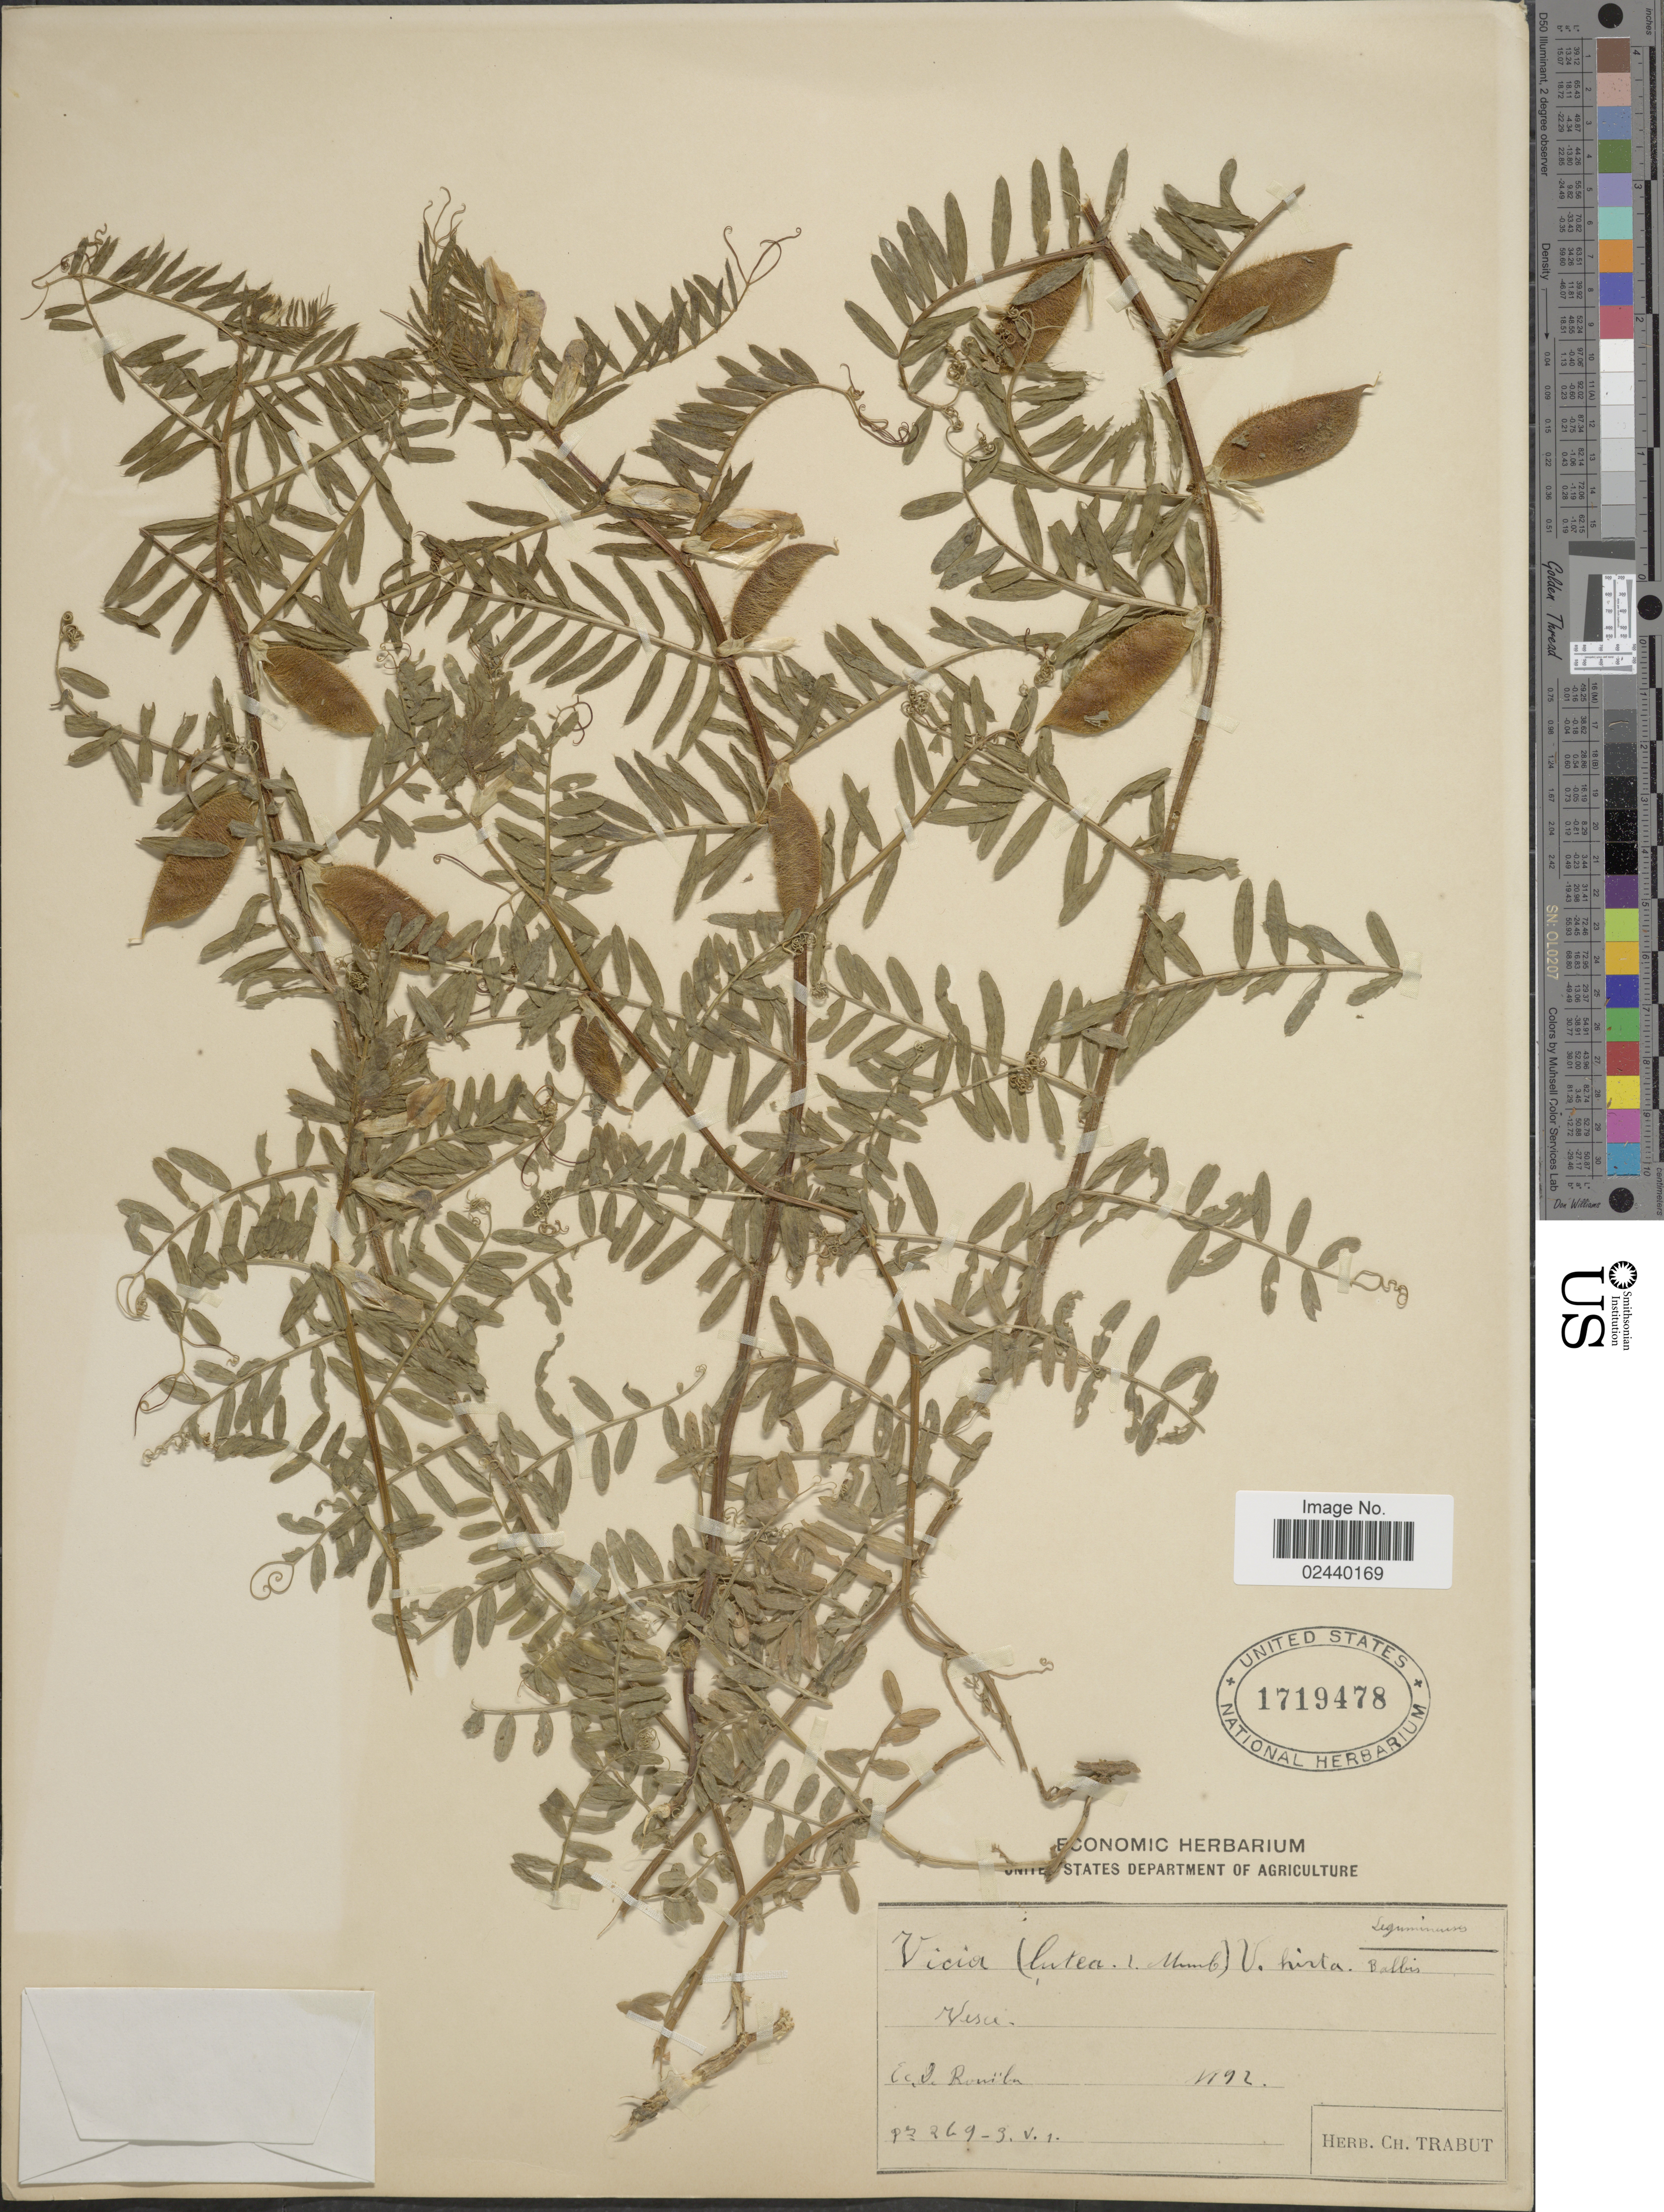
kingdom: Plantae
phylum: Tracheophyta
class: Magnoliopsida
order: Fabales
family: Fabaceae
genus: Vicia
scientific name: Vicia lutea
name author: L.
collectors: Ex herb. Ch. Trabut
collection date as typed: Transcribed d/m/y: /6/92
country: Algeria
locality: Ex de Rouïba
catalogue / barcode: US 1719478